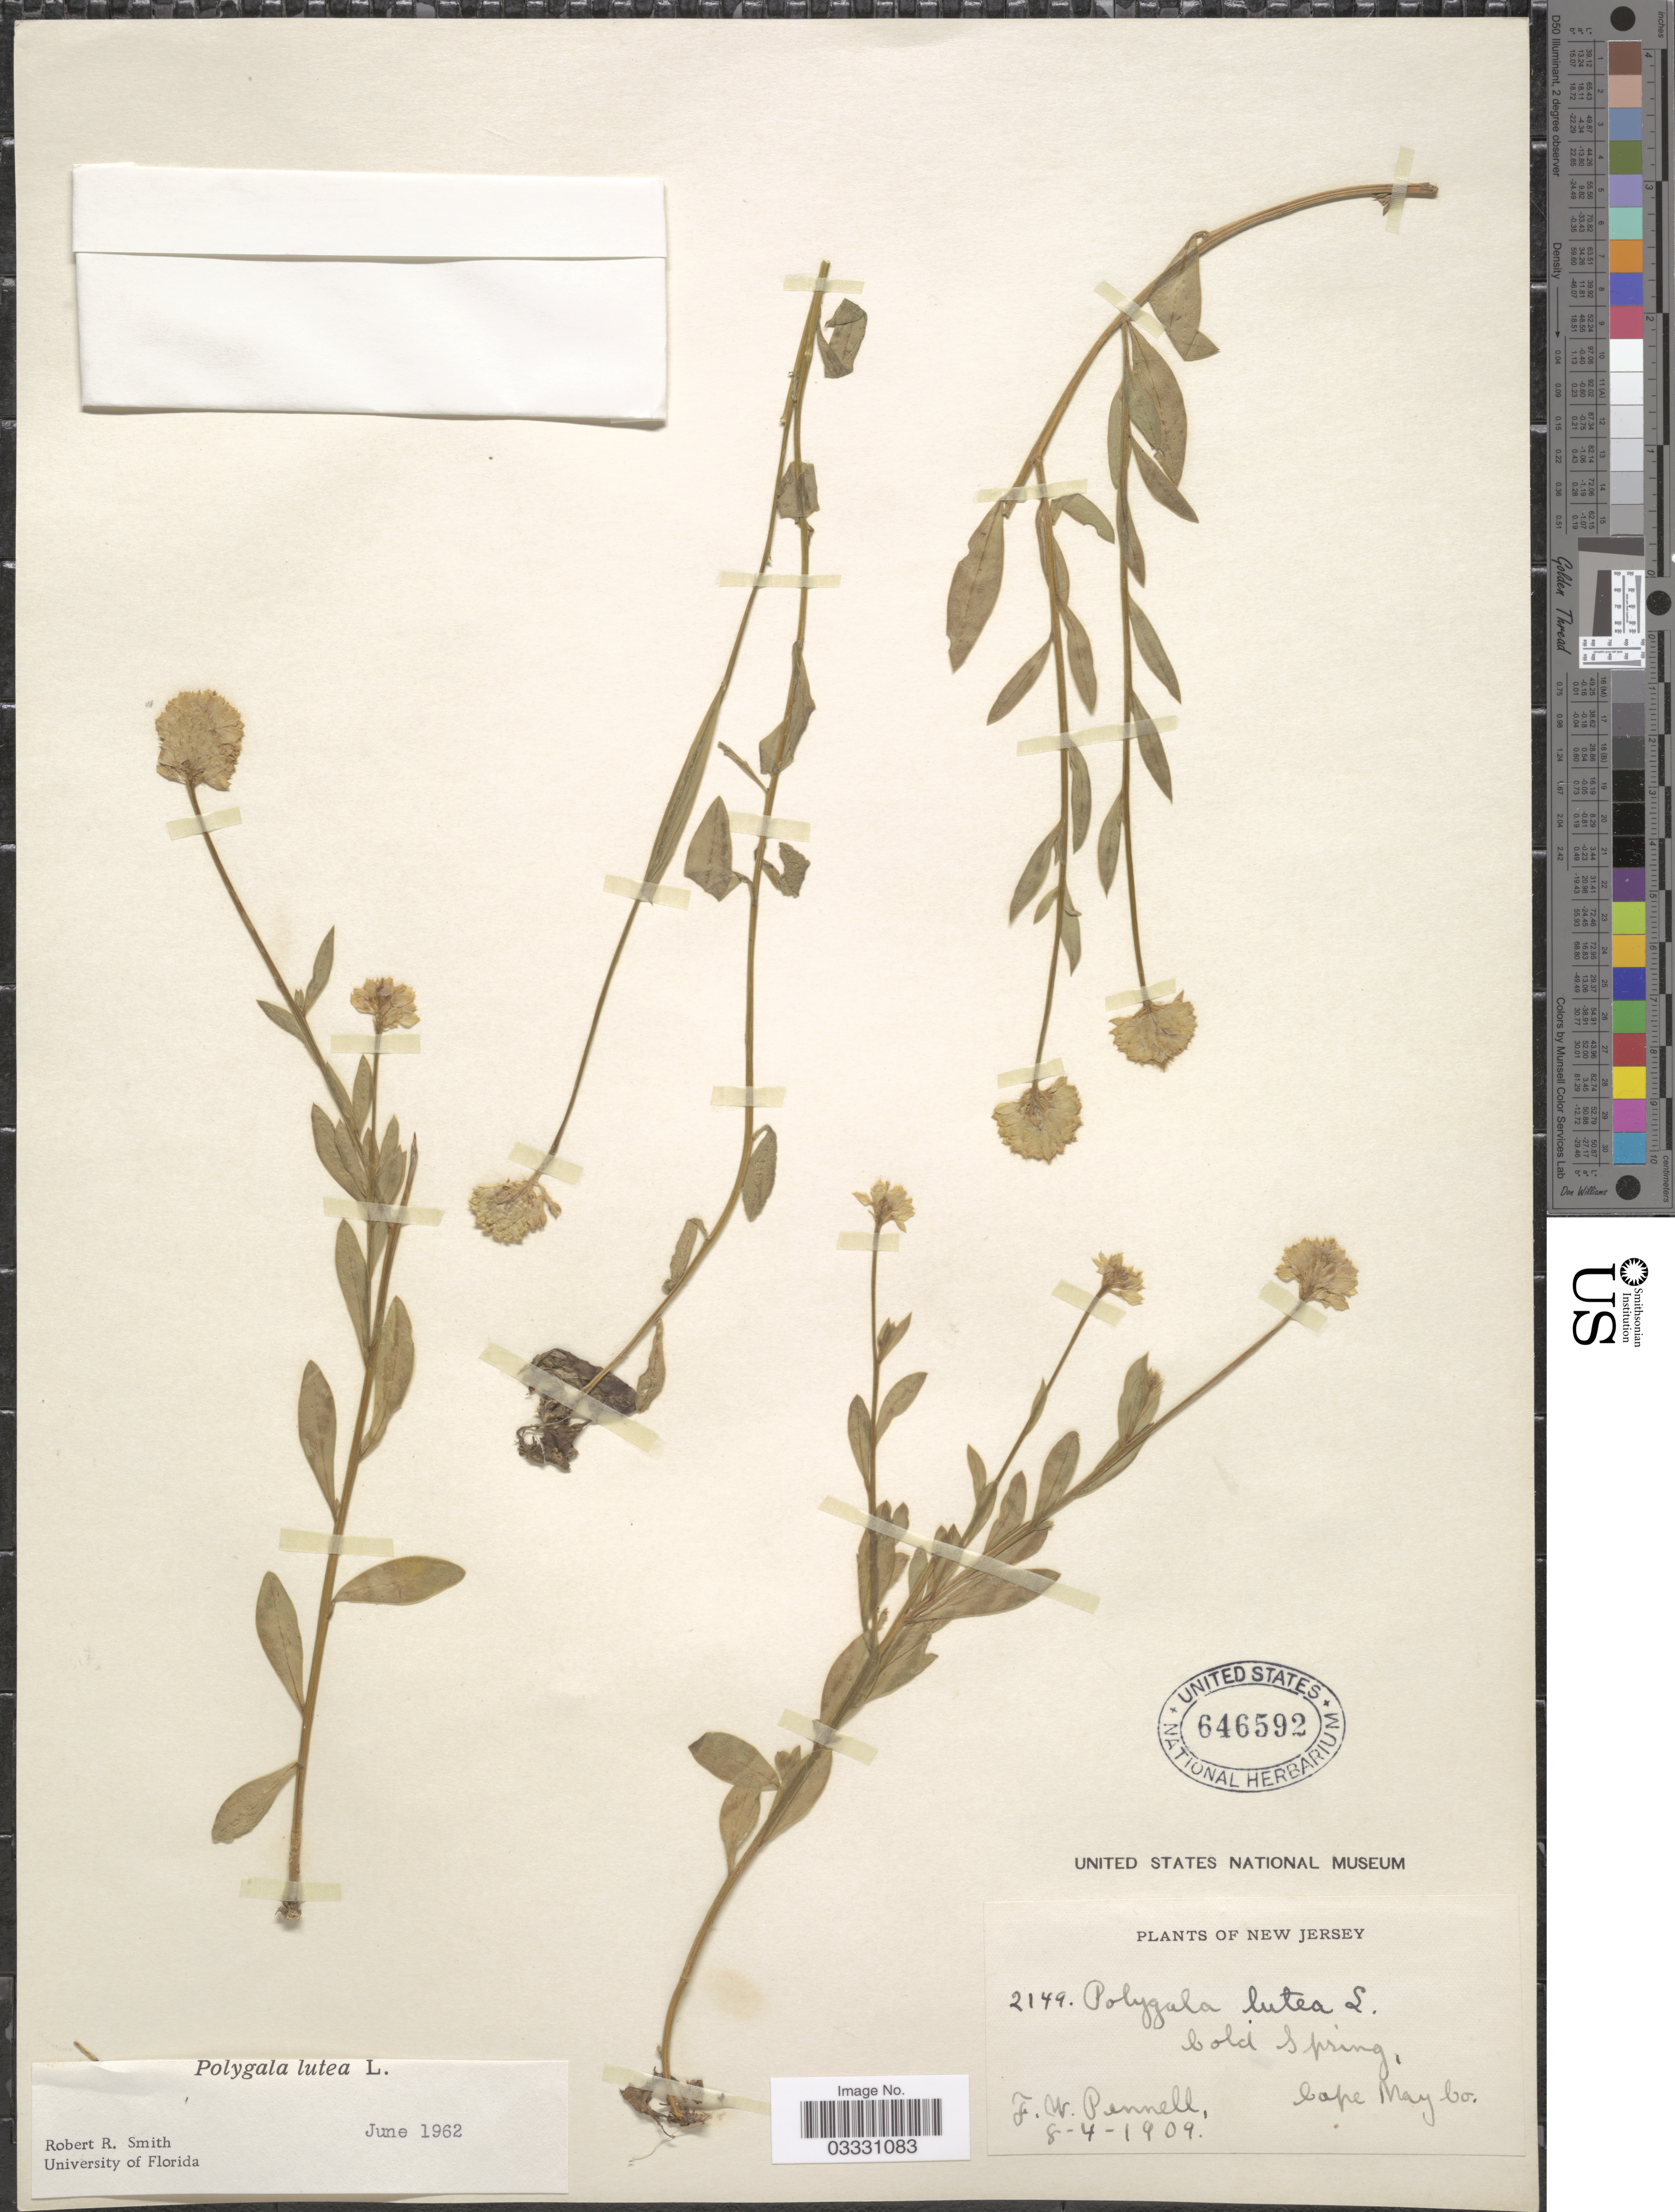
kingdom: Plantae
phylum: Tracheophyta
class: Magnoliopsida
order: Fabales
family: Polygalaceae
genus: Polygala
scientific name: Polygala lutea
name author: L.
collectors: F. W. Pennell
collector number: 2149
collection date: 1909-08-04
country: United States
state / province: New Jersey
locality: Cold Spring, Cape May Co.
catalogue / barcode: US 646592